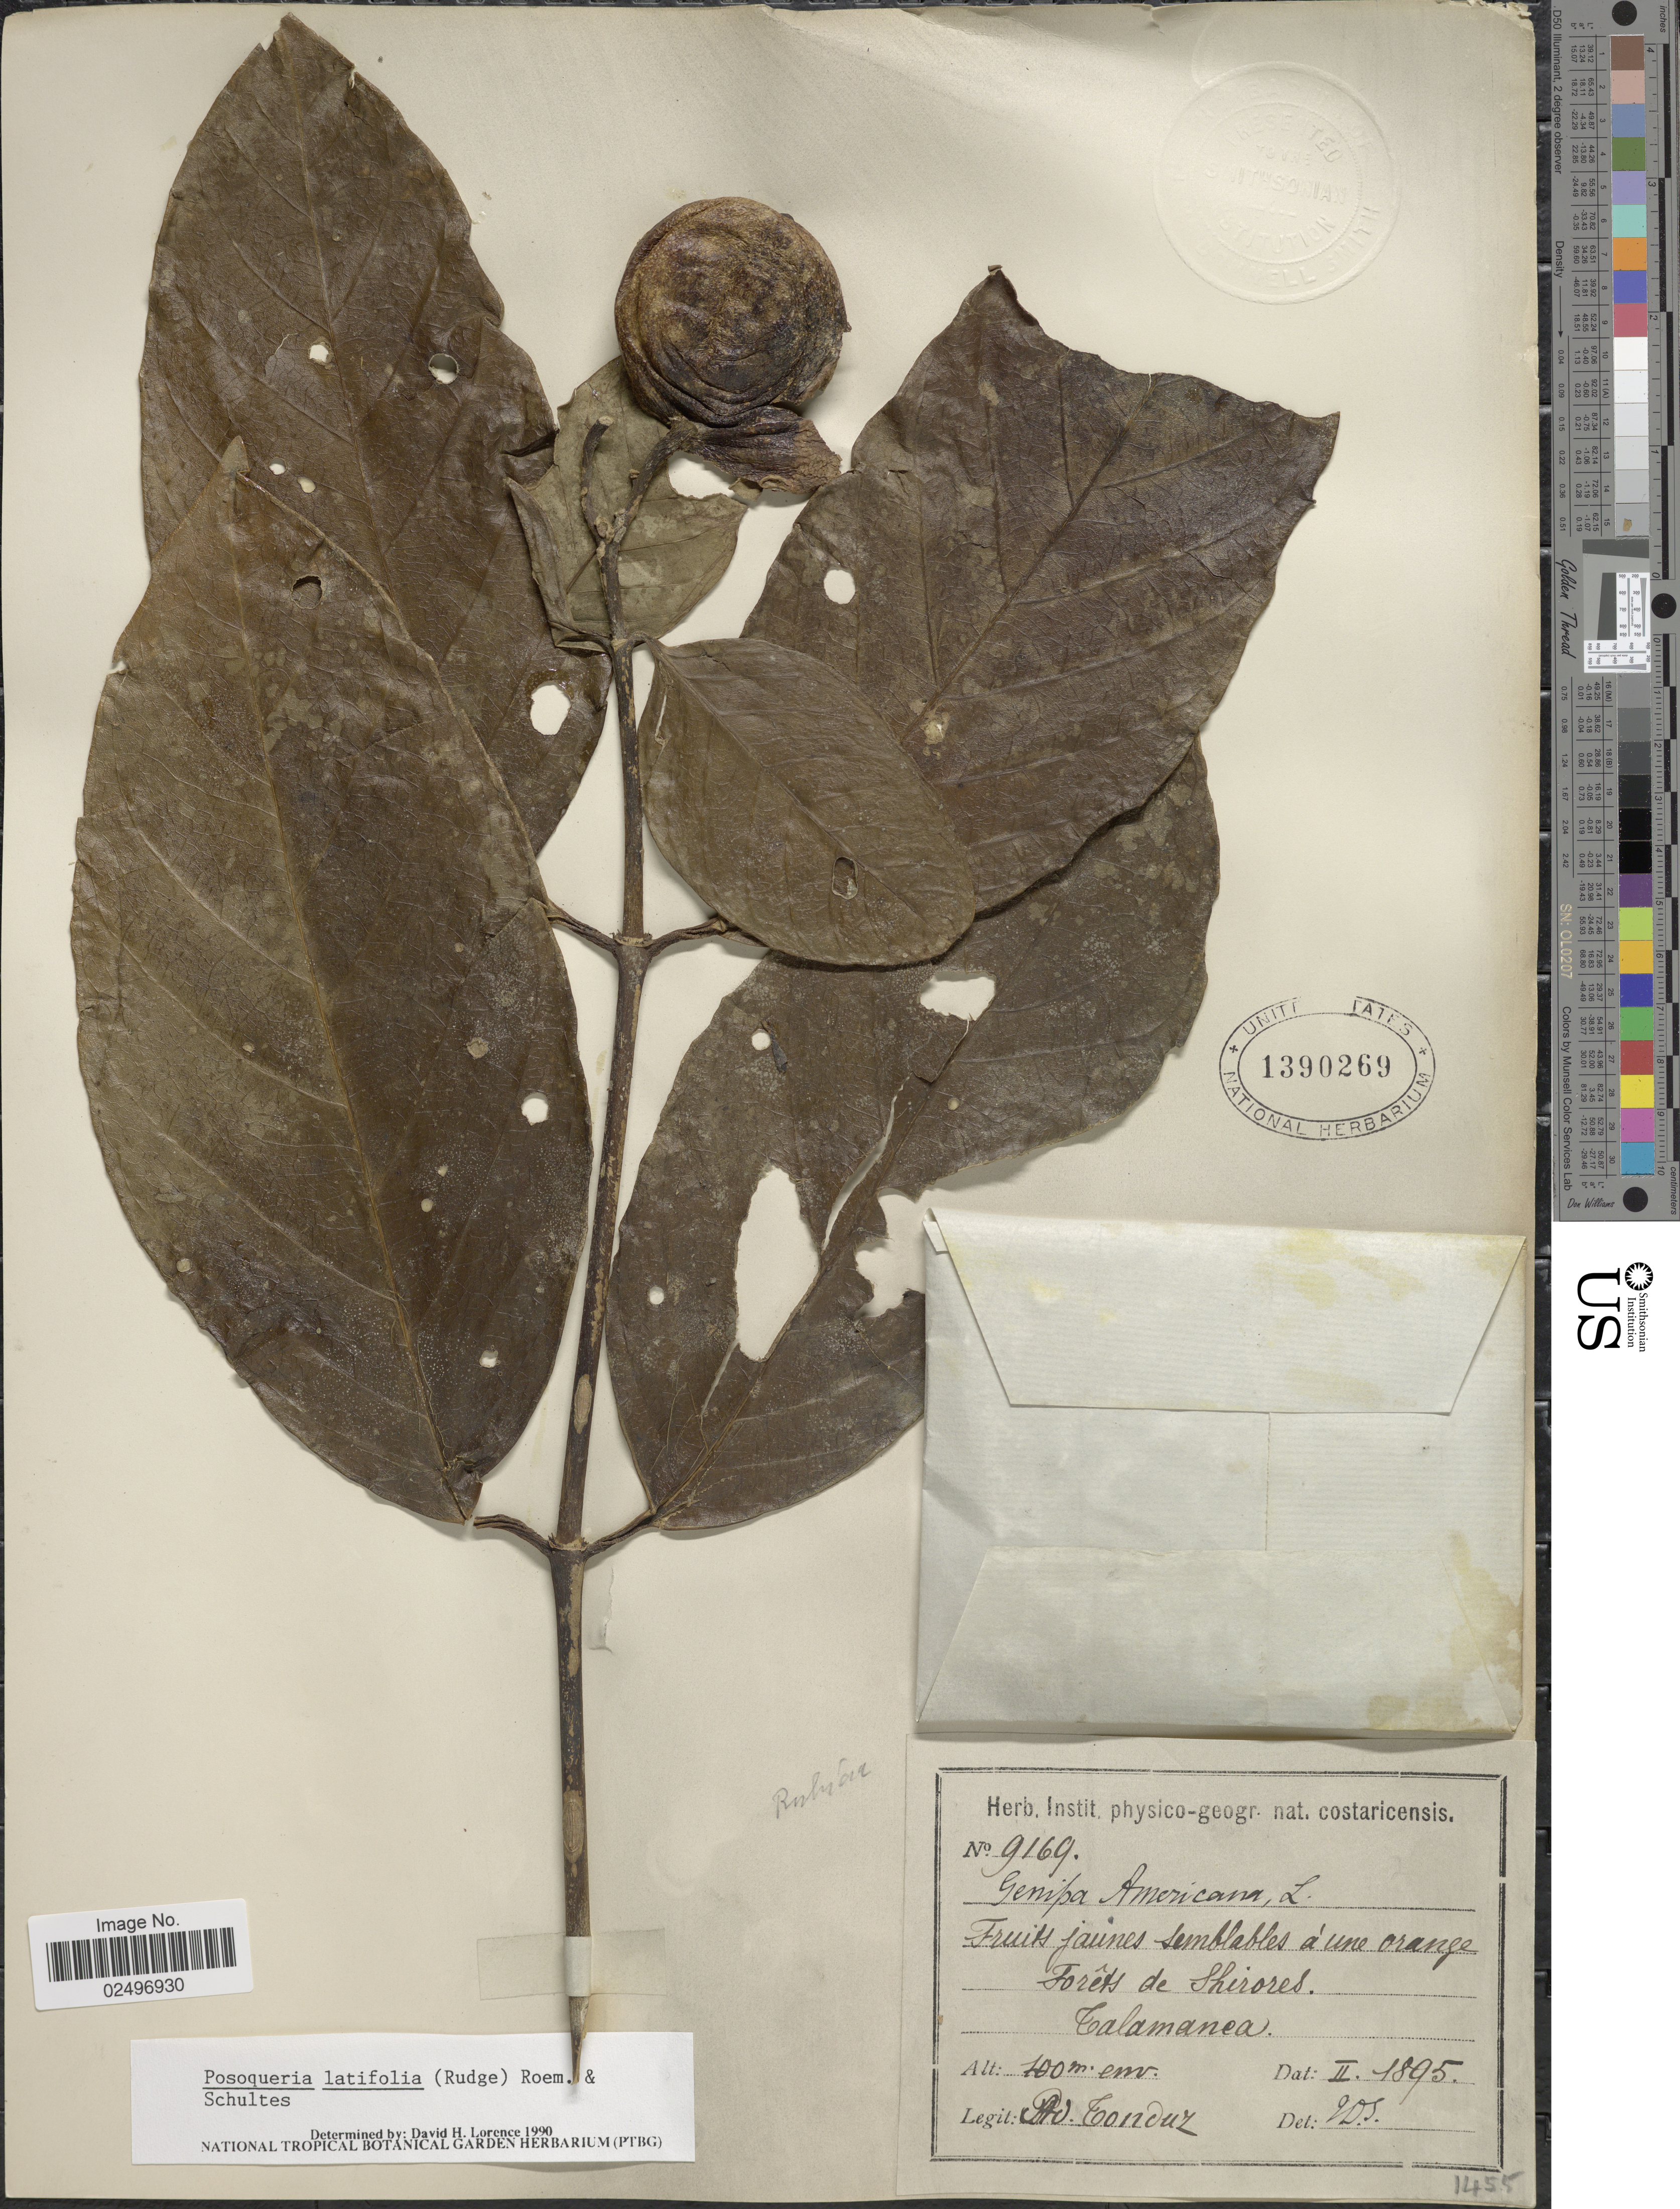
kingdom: Plantae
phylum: Tracheophyta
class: Magnoliopsida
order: Gentianales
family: Rubiaceae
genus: Posoqueria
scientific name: Posoqueria latifolia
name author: (Rudge) Roem. & Schult.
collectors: A. Tonduz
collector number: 9169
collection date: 1895-02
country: Costa Rica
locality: Forêts de Shirores, Talamanca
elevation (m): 100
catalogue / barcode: US 1390269